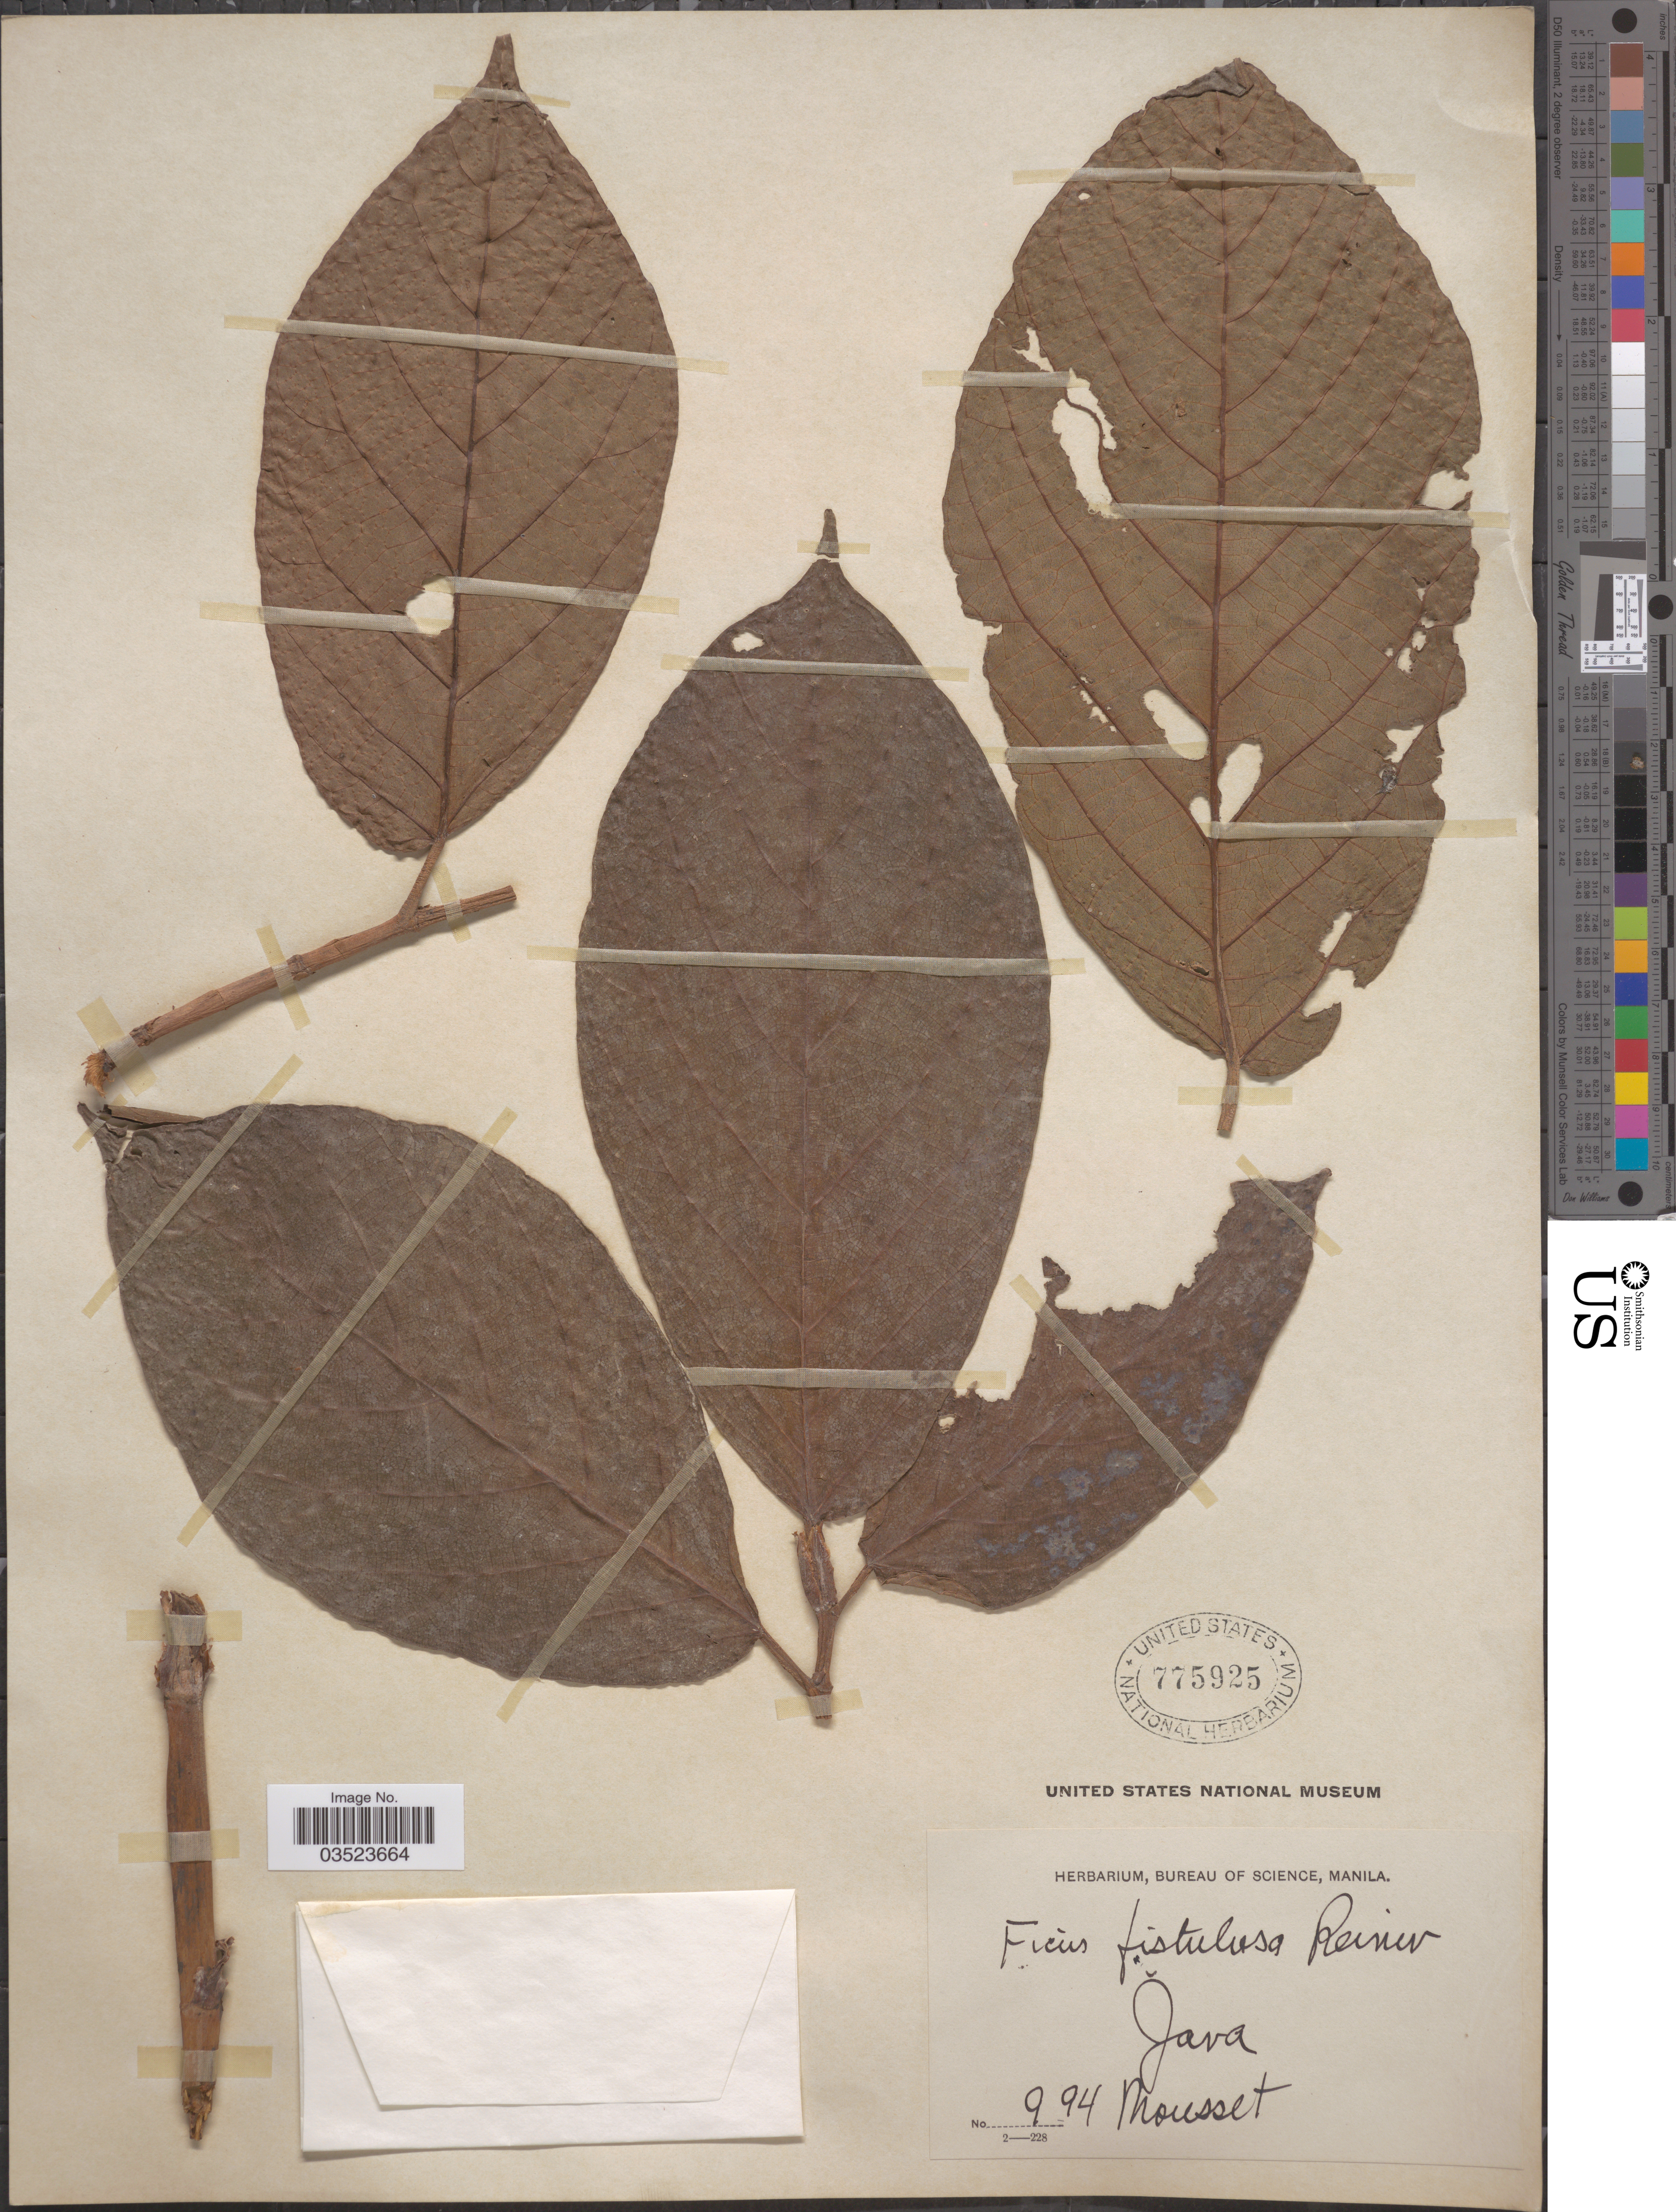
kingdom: Plantae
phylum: Tracheophyta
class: Magnoliopsida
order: Rosales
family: Moraceae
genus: Ficus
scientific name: Ficus fistulosa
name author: Reinw. ex Blume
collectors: Mousset, --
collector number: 994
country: Indonesia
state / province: Java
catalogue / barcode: US 775925